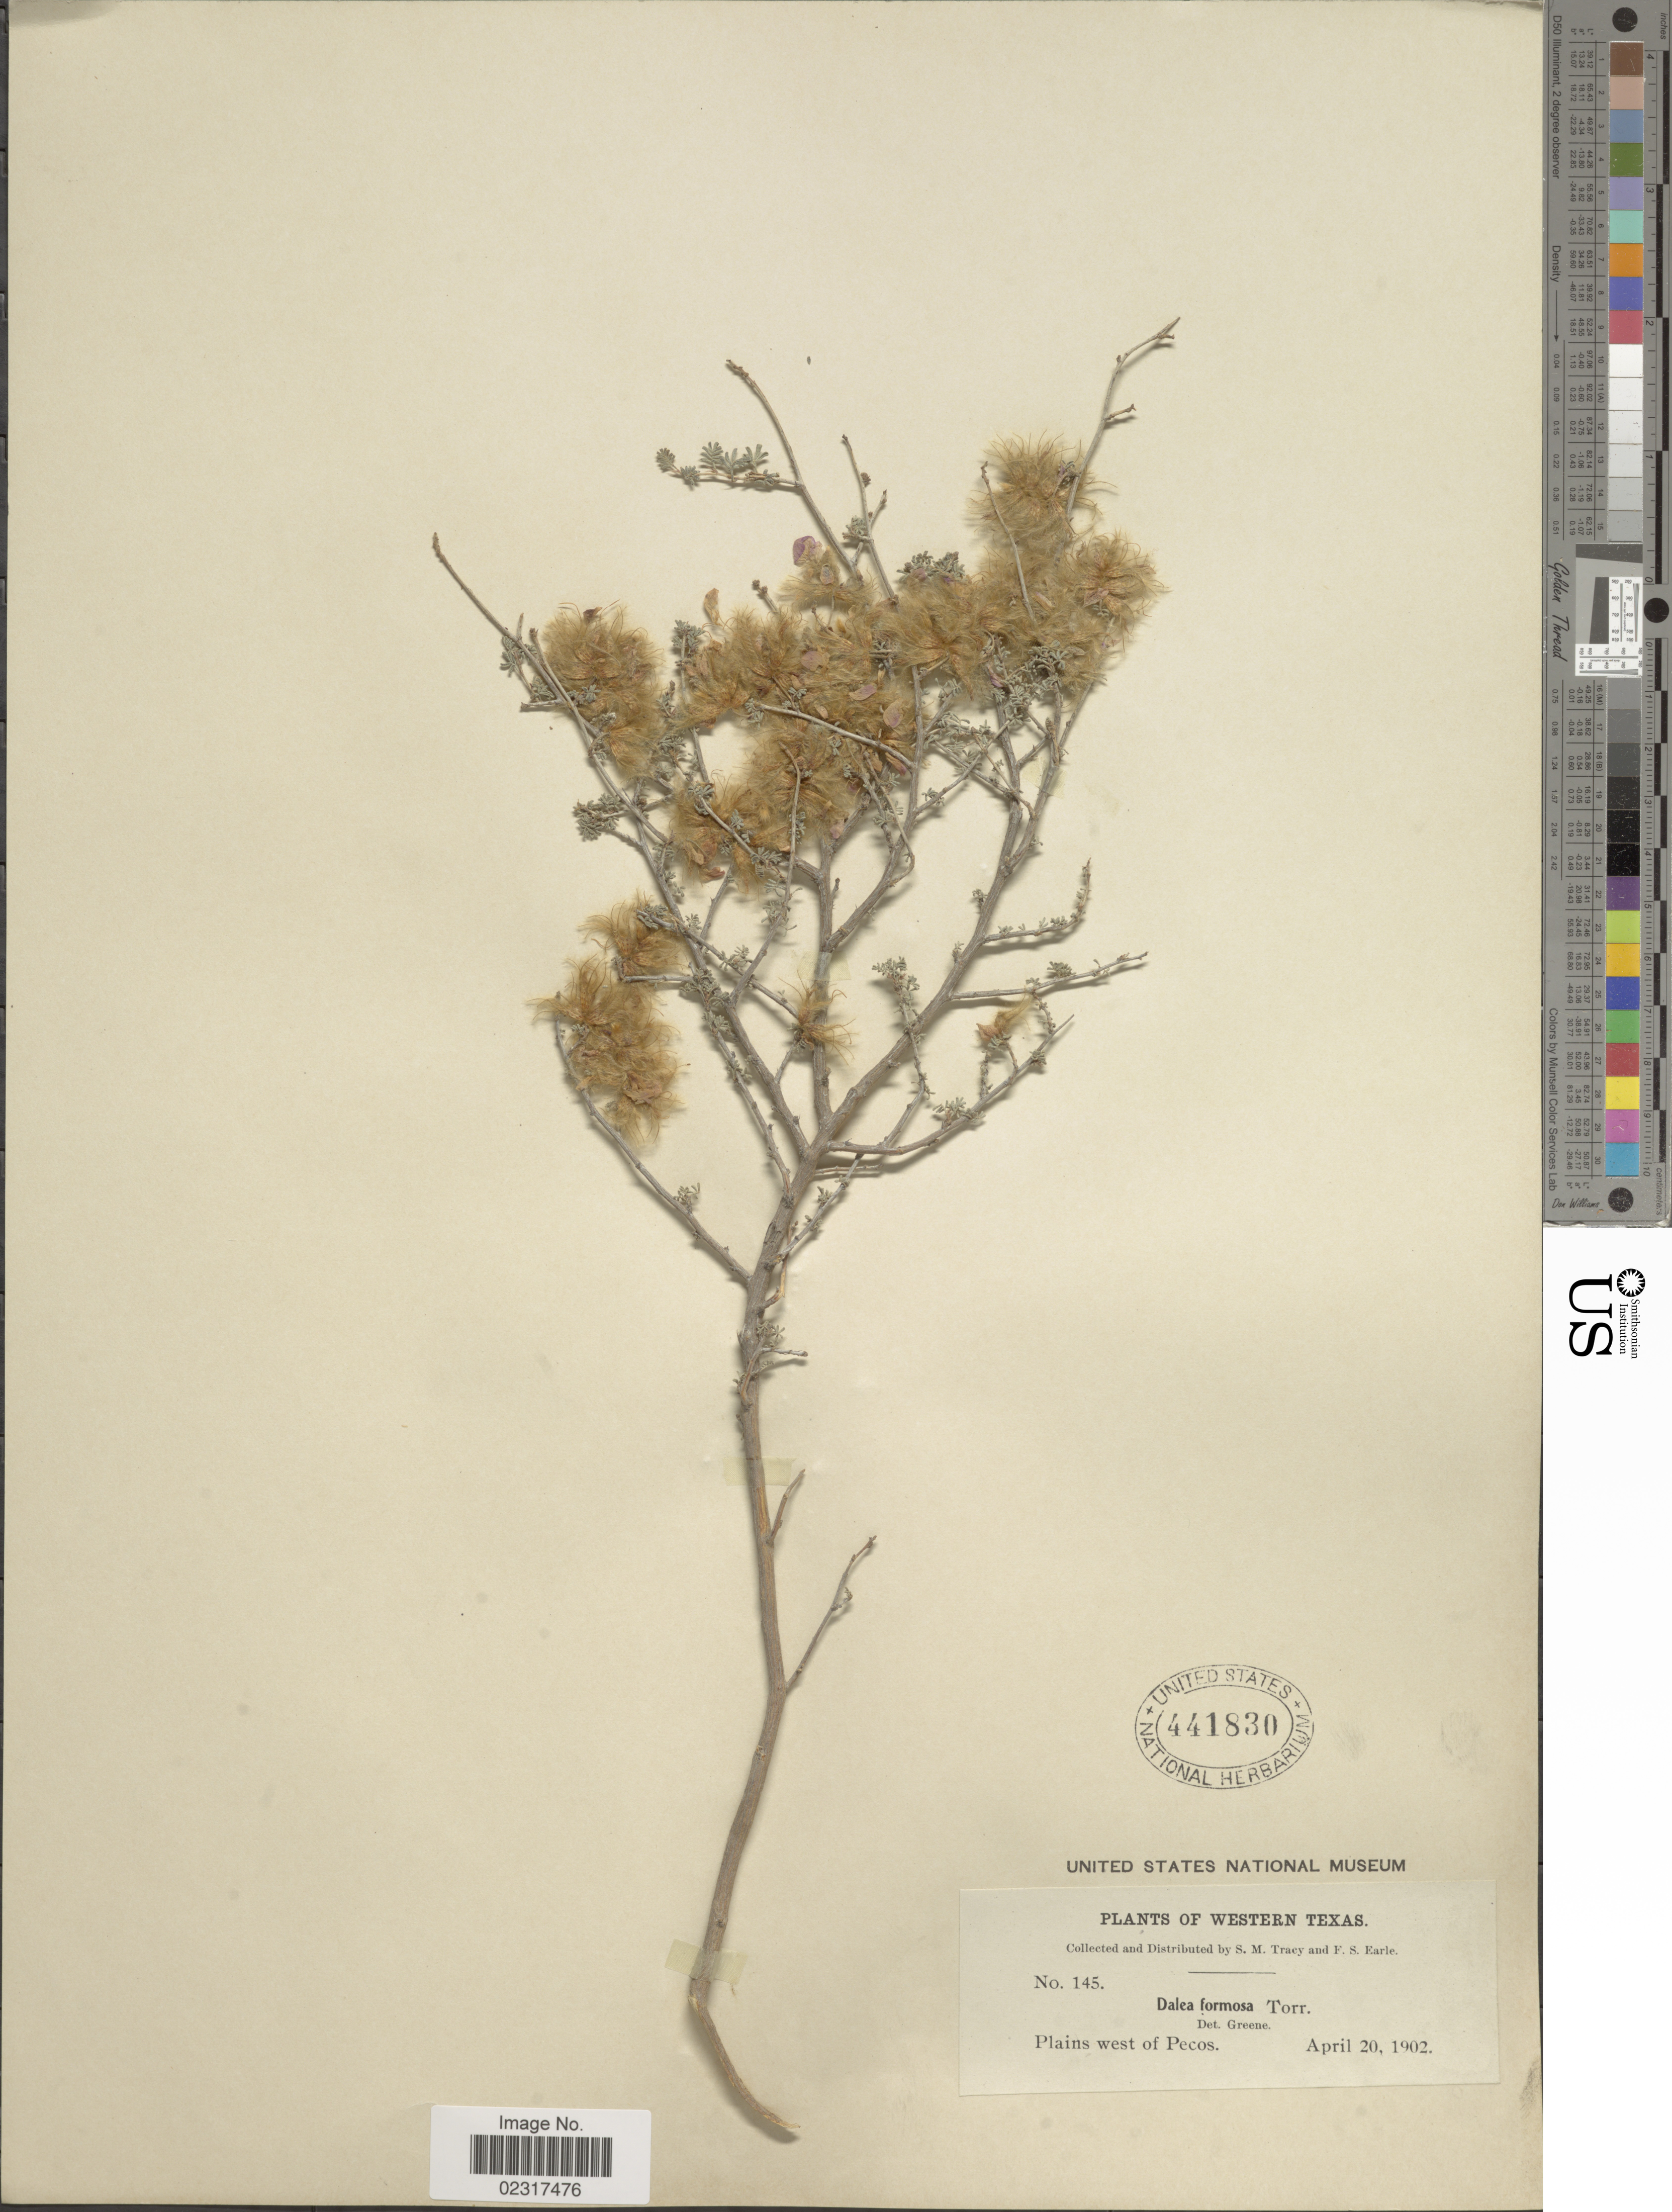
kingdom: Plantae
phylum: Tracheophyta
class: Magnoliopsida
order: Fabales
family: Fabaceae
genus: Dalea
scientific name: Dalea formosa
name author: Torr.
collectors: S. M. Tracy & F. S. Earle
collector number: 145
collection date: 1902-04-20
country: United States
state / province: Texas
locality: Western Texas, Plains west of Pecos.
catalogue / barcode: US 441830